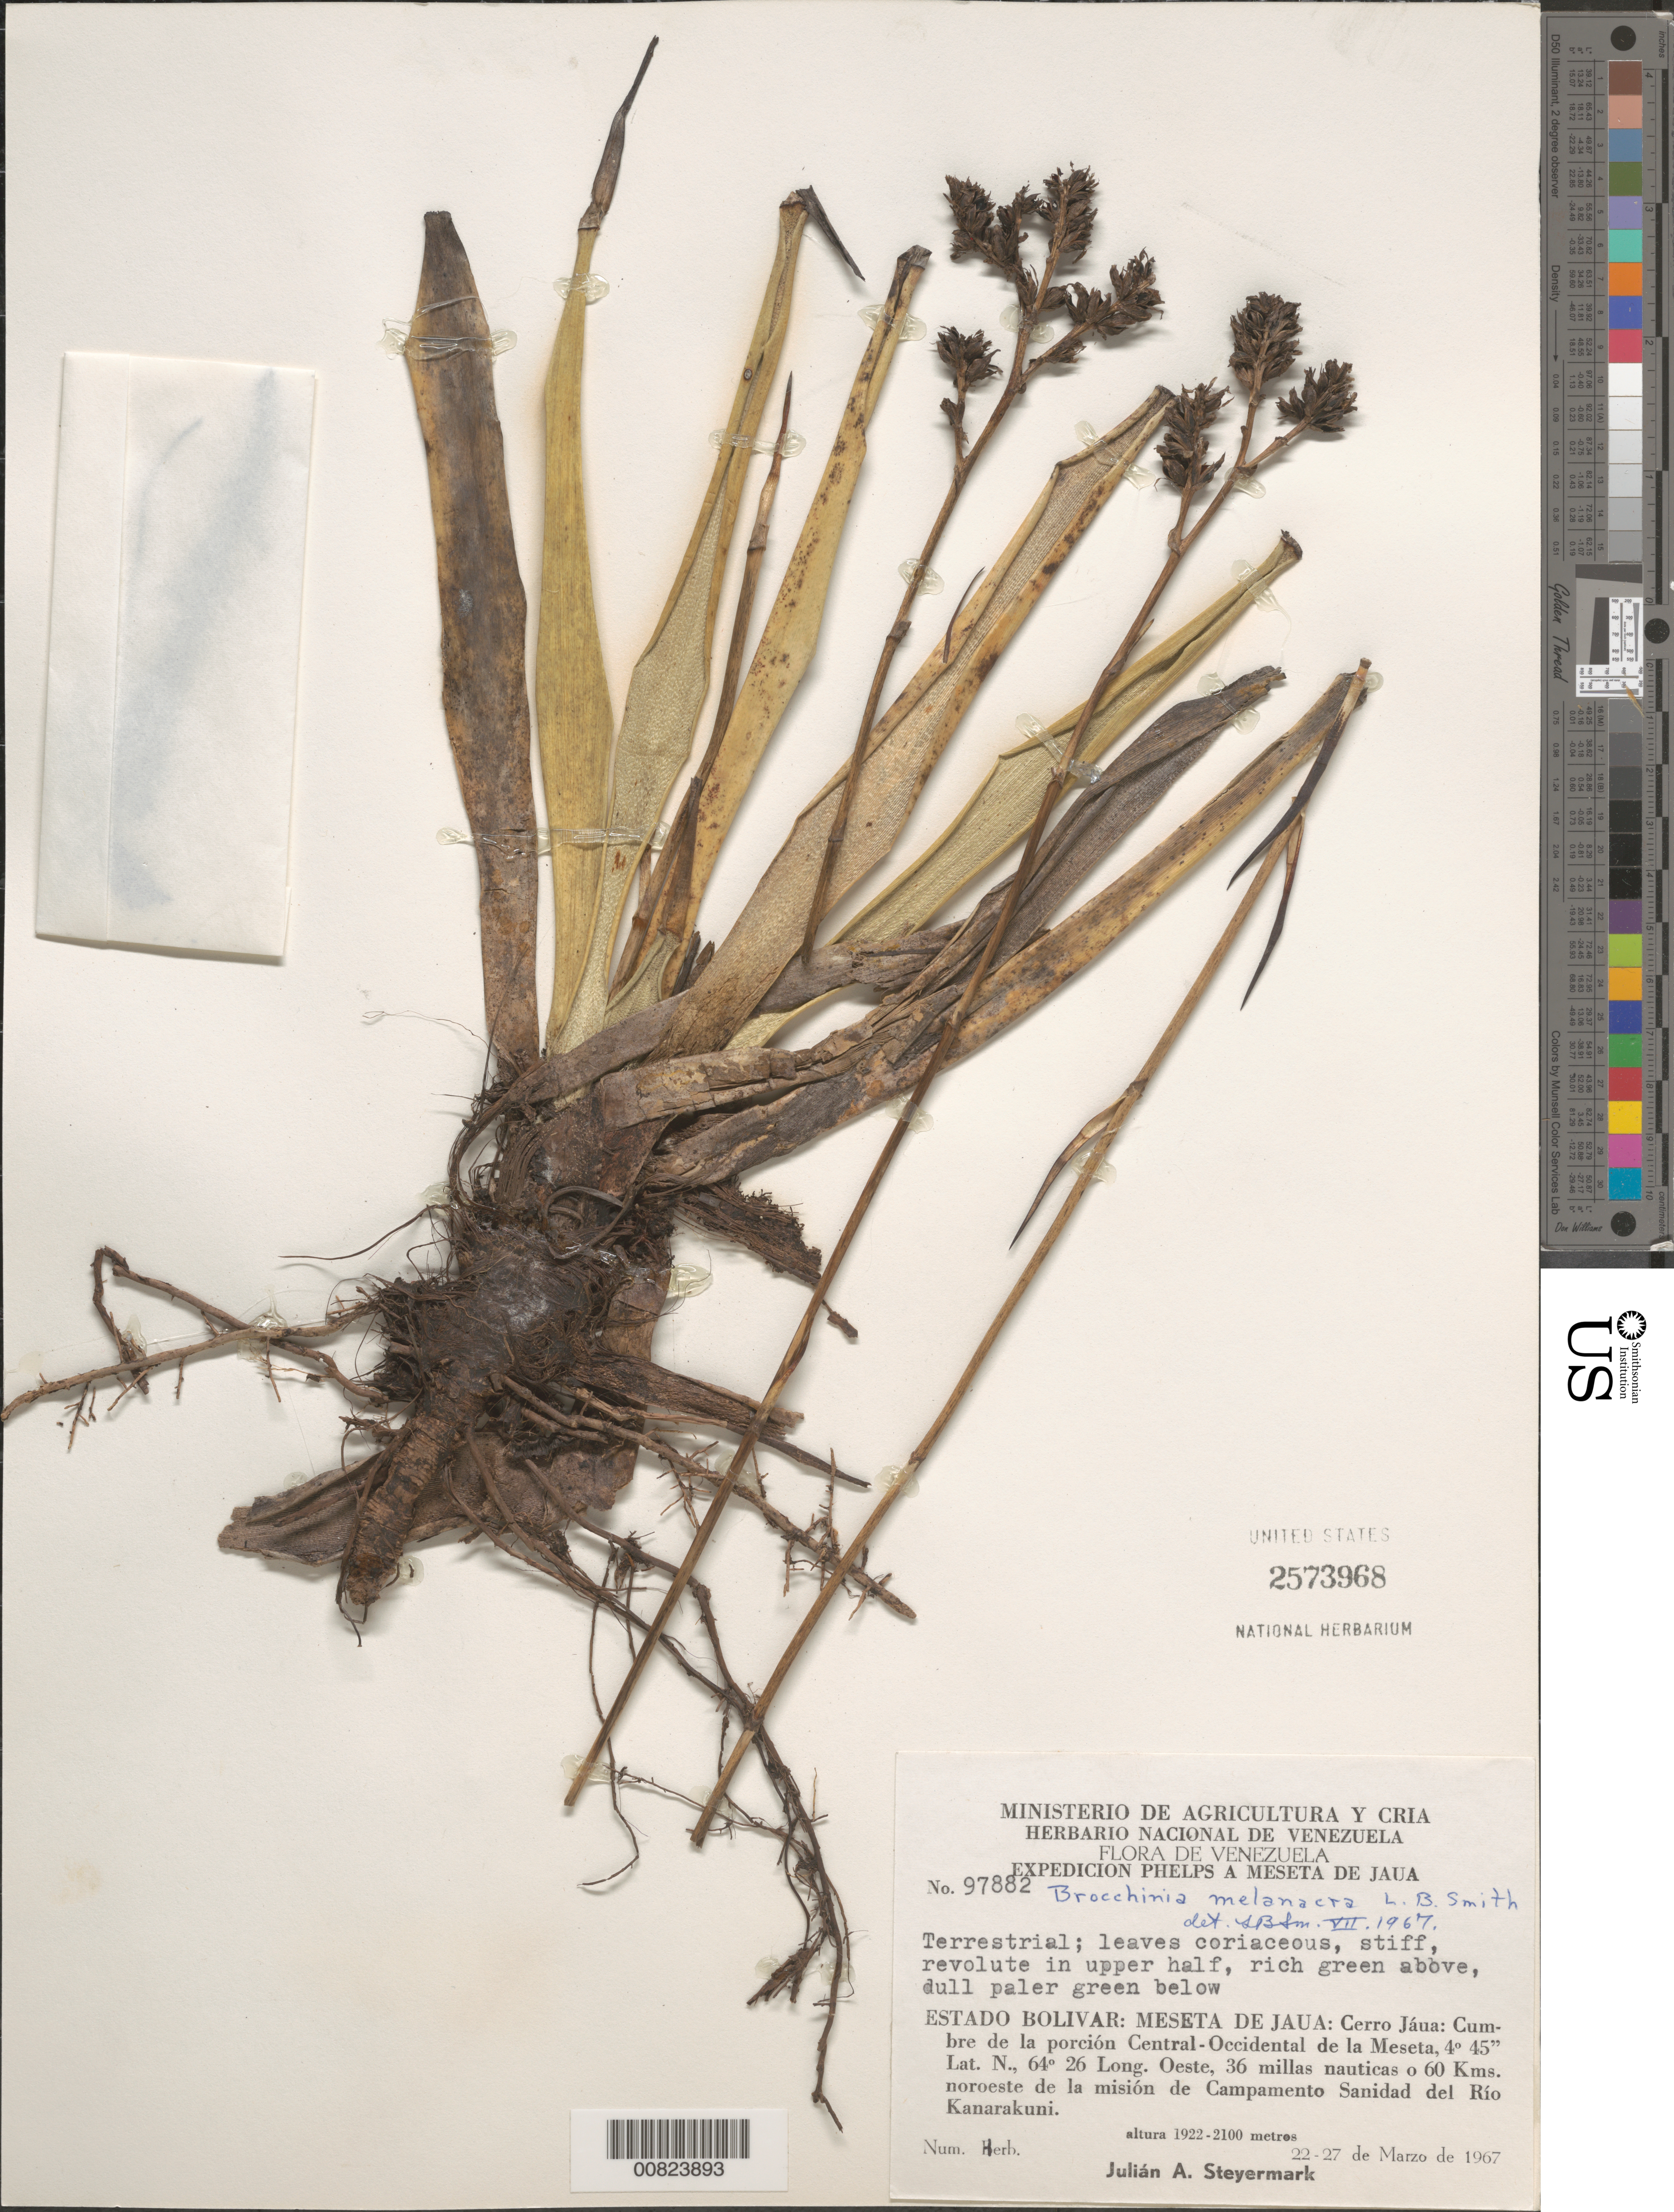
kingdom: Plantae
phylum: Tracheophyta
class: Liliopsida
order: Poales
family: Bromeliaceae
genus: Brocchinia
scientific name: Brocchinia melanacra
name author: L.B. Sm.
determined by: Smith, Lyman B., (US), NMNH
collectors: J. Steyermark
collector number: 97882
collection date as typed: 22-Mar-67 to 27-Mar-67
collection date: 1967-03-22/1967-03-27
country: Venezuela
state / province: Bolívar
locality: Meseta del Jaua: Cerro Jáua, cumbre de la porcion Central-Occidental de la Meseta, 36 millas nauticas o 60 km NO de la mision de Campamento Sanidad del Río Kanarakuni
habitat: Cumbre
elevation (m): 1922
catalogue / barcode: US 2573968